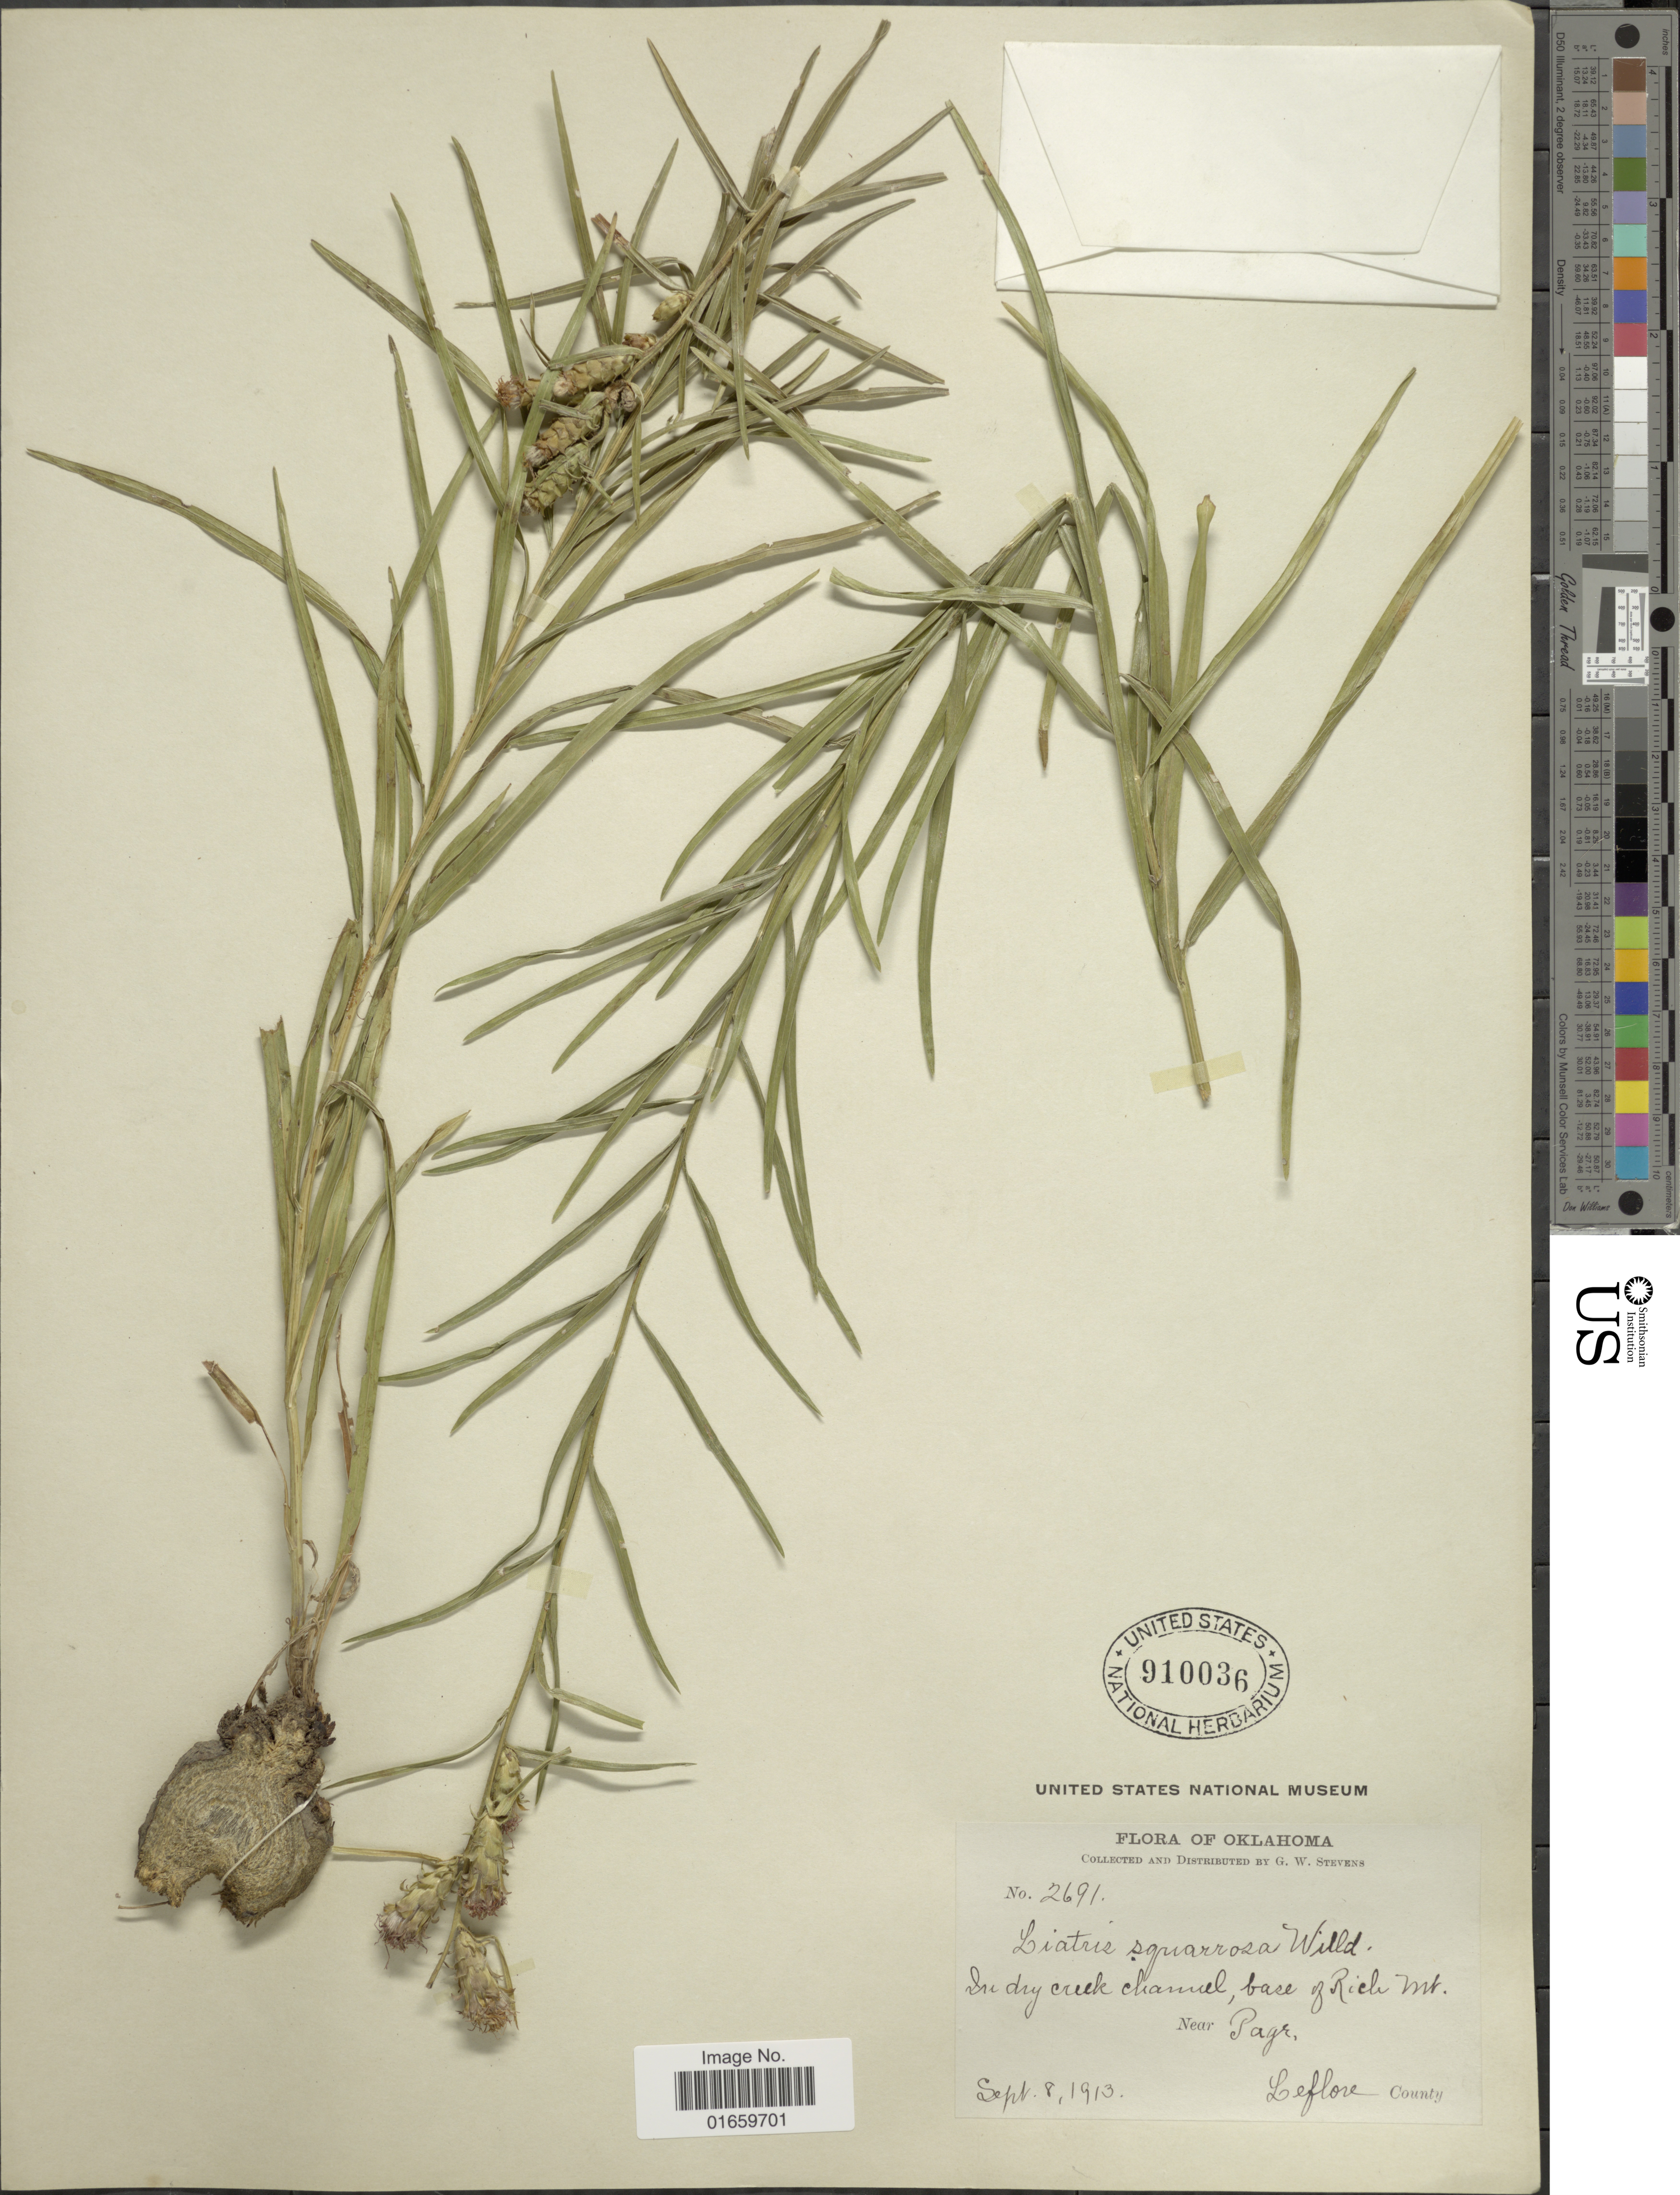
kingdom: Plantae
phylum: Tracheophyta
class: Magnoliopsida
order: Asterales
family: Asteraceae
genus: Liatris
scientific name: Liatris squarrosa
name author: (L.) Michx.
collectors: G. W. Stevens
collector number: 2691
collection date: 1913-09-08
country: United States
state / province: Oklahoma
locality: Base of Rich Mt., near Page, Leflore County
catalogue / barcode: US 910036